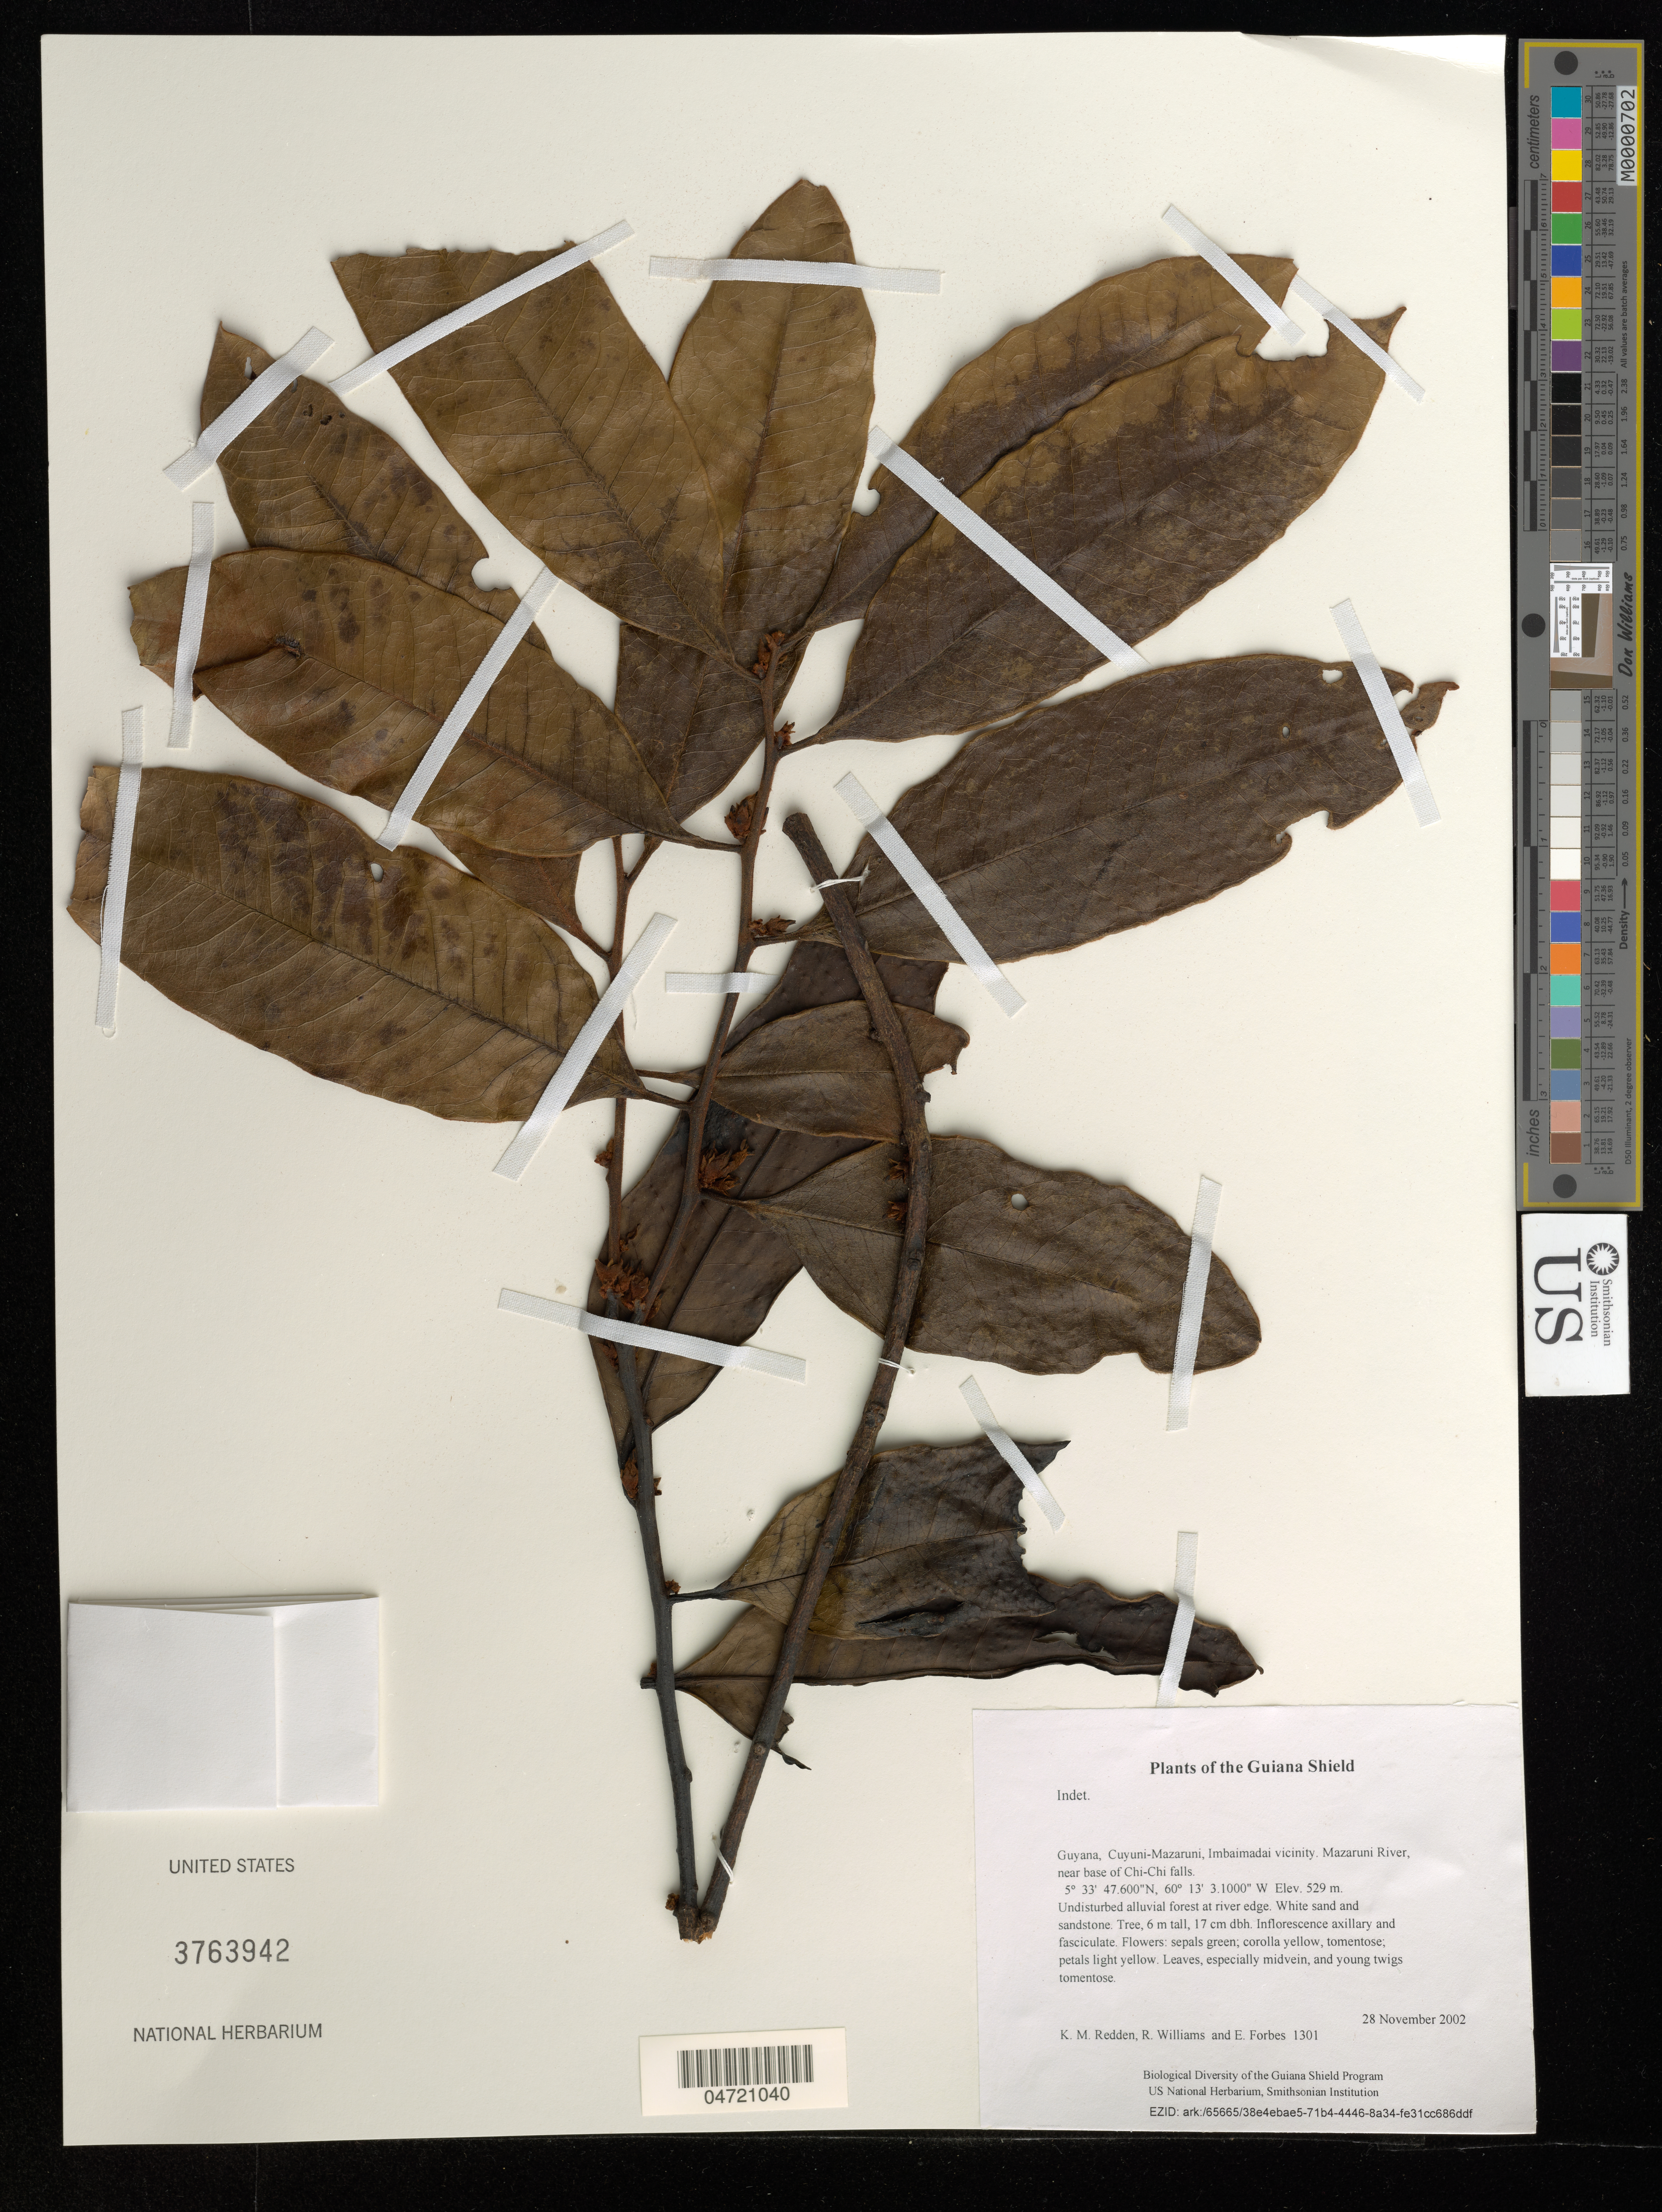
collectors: K. M. Redden, R. Williams & E. Forbes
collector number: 1301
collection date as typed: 28 November 2002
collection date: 2002-11-28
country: Guyana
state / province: Cuyuni-Mazaruni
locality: Imbaimadai vicinity. Mazaruni River, near base of Chi-Chi falls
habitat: Undisturbed alluvial forest at river edge. White sand and sandstone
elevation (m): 529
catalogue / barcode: US 3763942